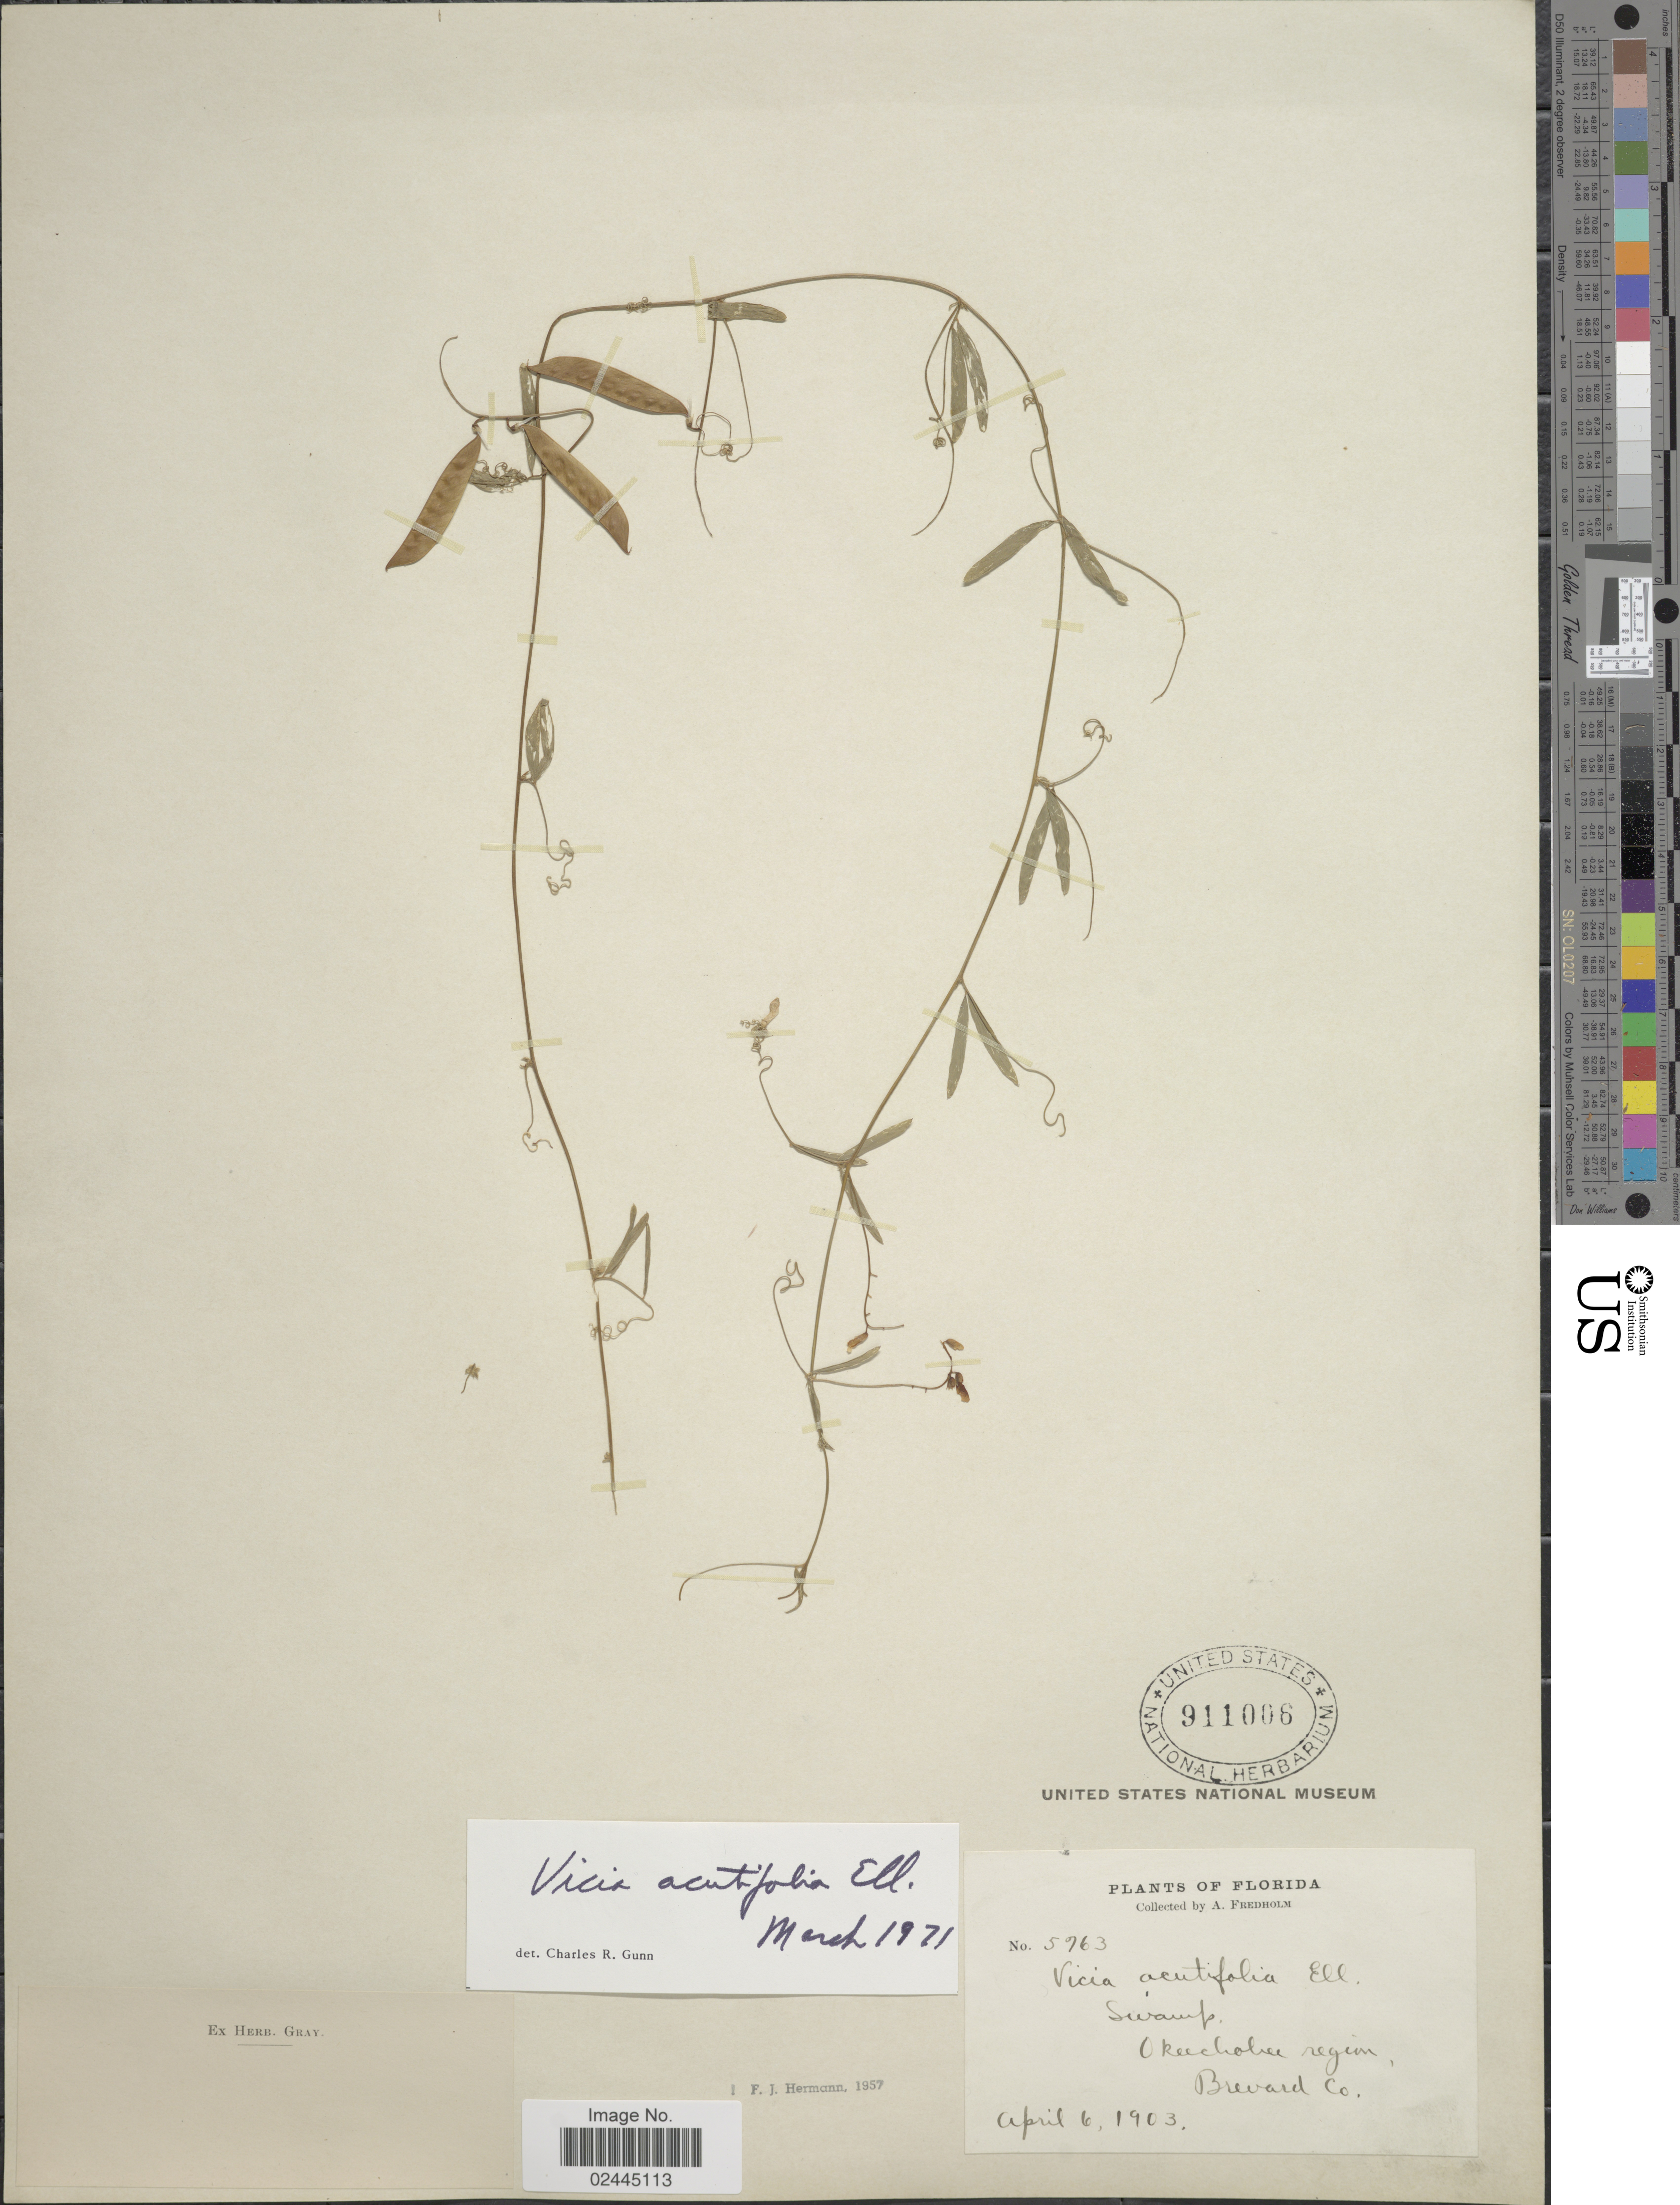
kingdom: Plantae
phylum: Tracheophyta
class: Magnoliopsida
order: Fabales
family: Fabaceae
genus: Vicia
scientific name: Vicia acutifolia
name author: Elliott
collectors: A. Fredholm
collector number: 5763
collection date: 1903-04-06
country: United States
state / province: Florida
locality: Swamp, Okeechobee region, Brevard Co.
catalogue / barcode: US 911006